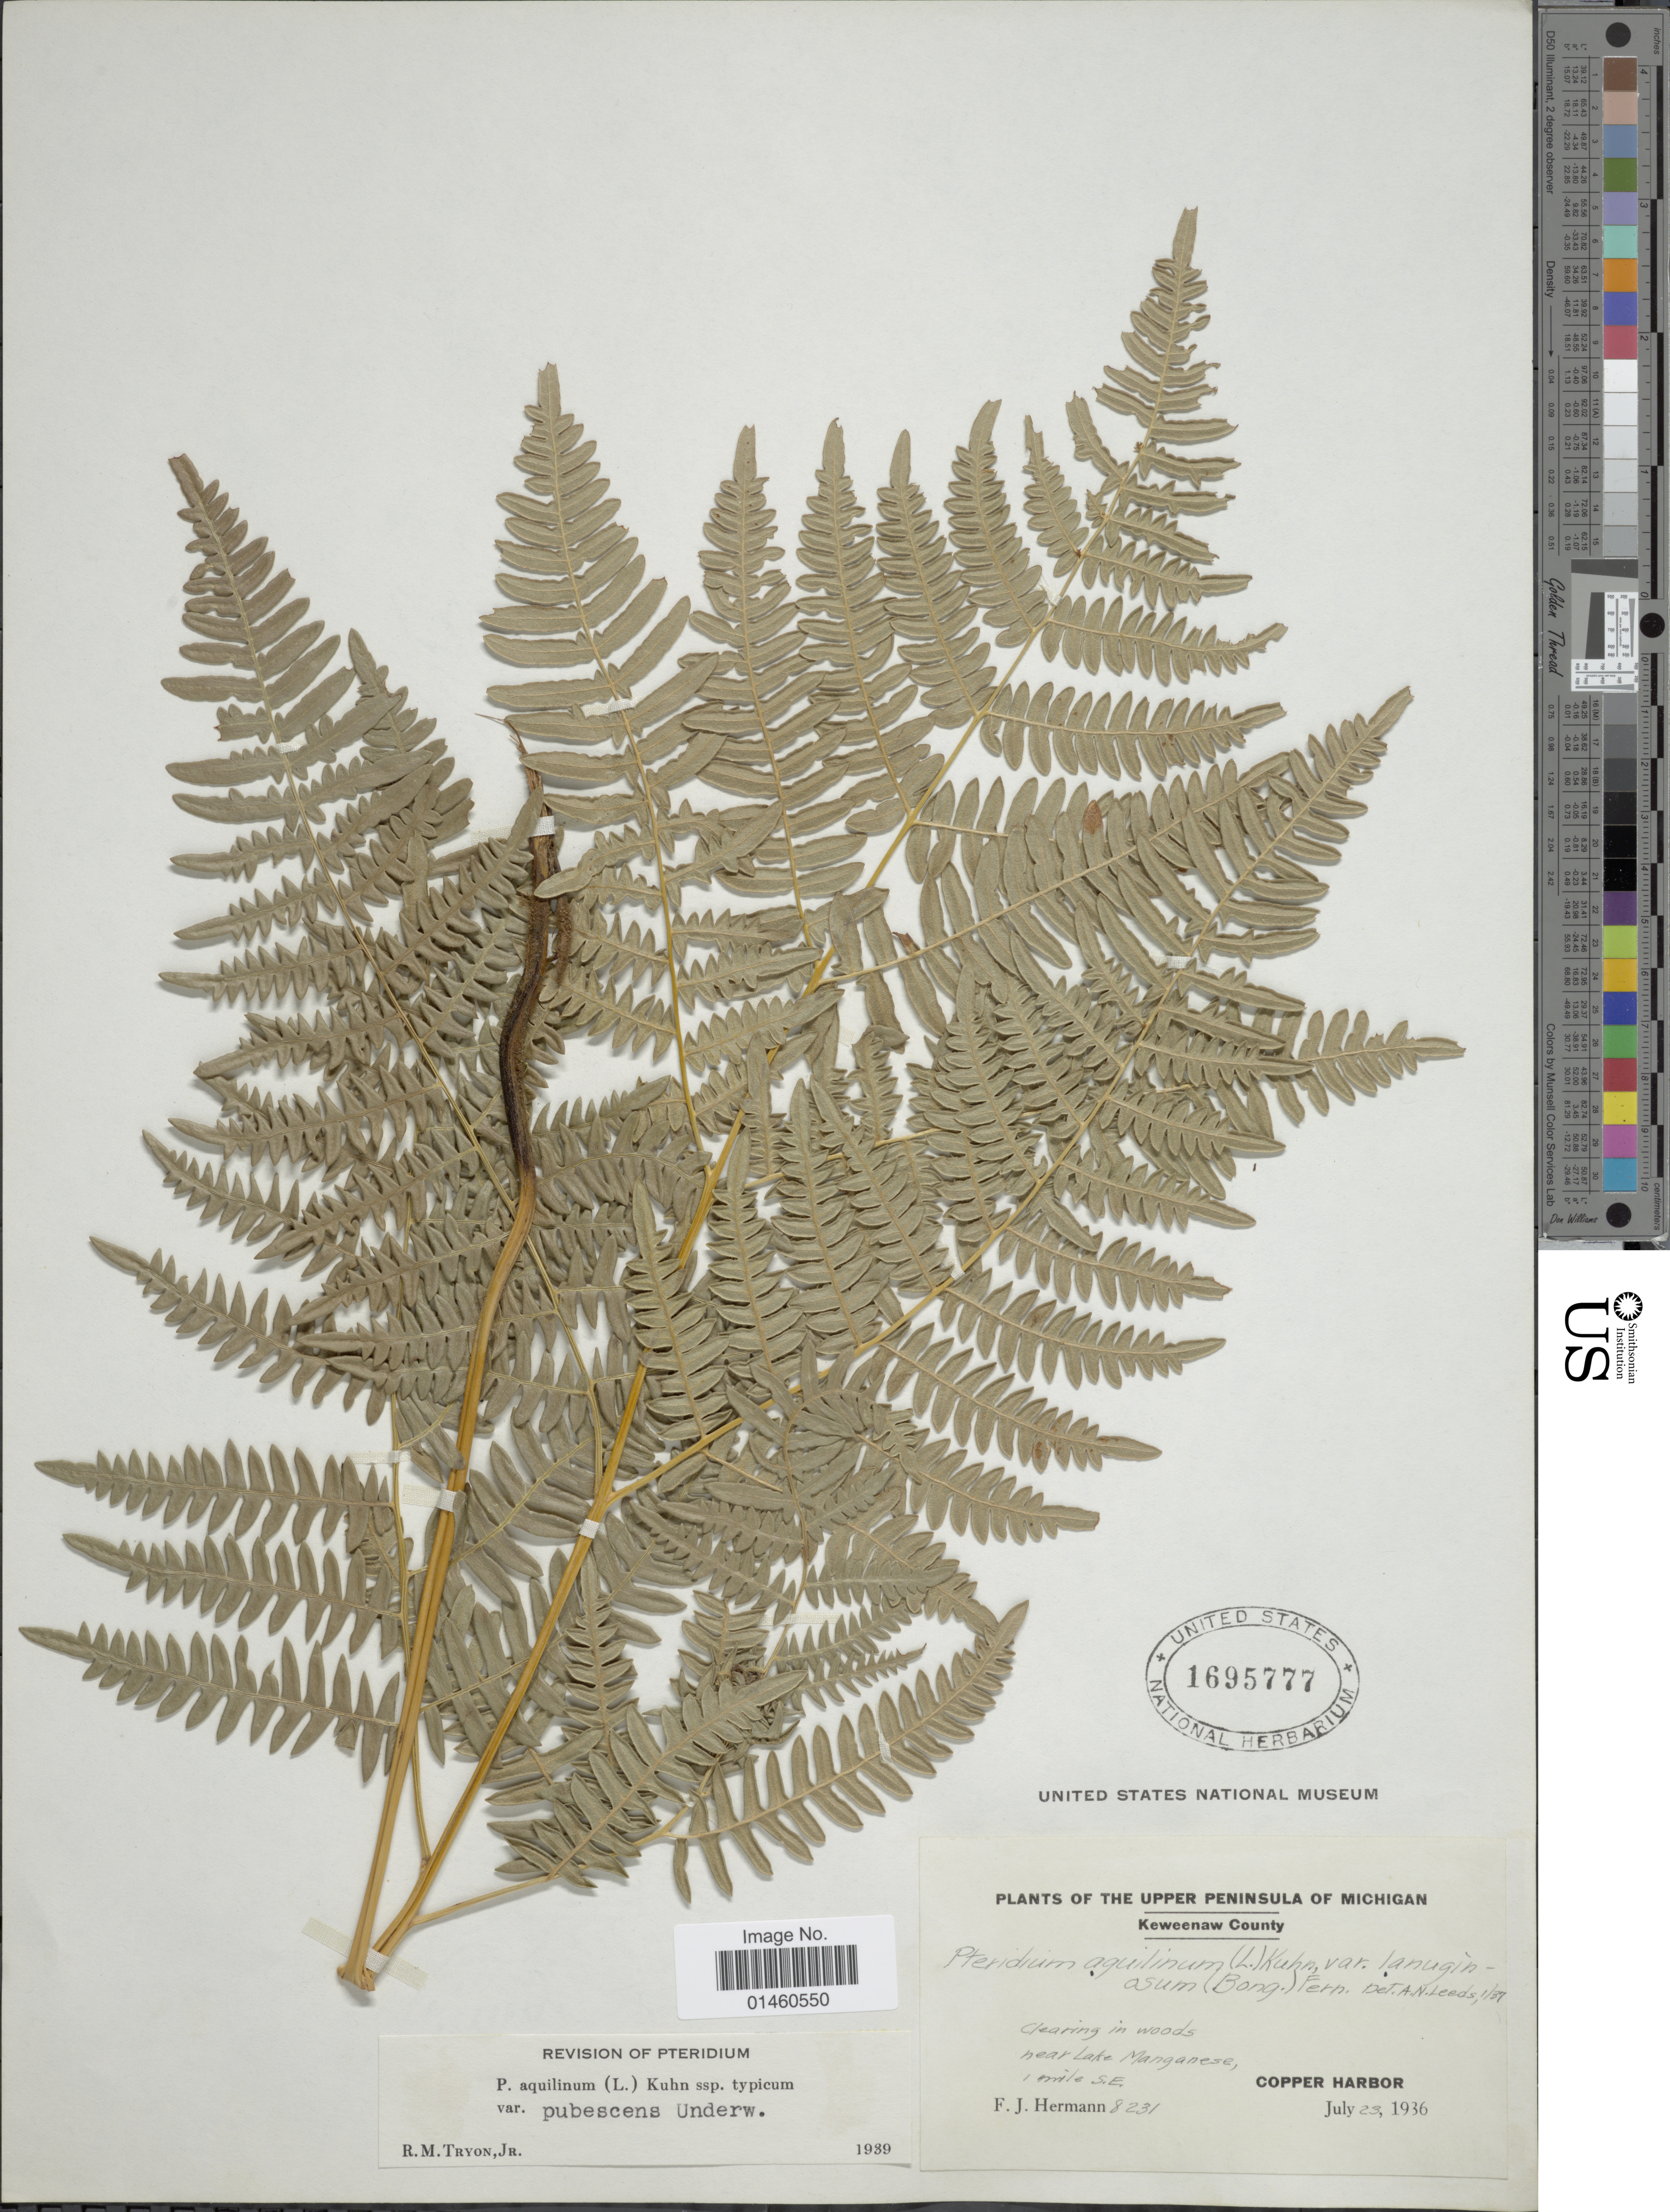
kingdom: Plantae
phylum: Tracheophyta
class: Polypodiopsida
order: Polypodiales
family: Dennstaedtiaceae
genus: Pteridium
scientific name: Pteridium pubescens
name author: (Underw.) Christenh.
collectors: F. J. Hermann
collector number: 8231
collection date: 1936-07-23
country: United States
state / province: Michigan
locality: Upper Peninsula of Michigan, Keweenaw County, near Lake Manganese, 1 mile S.E. Copper Harbor.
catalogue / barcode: US 1695777